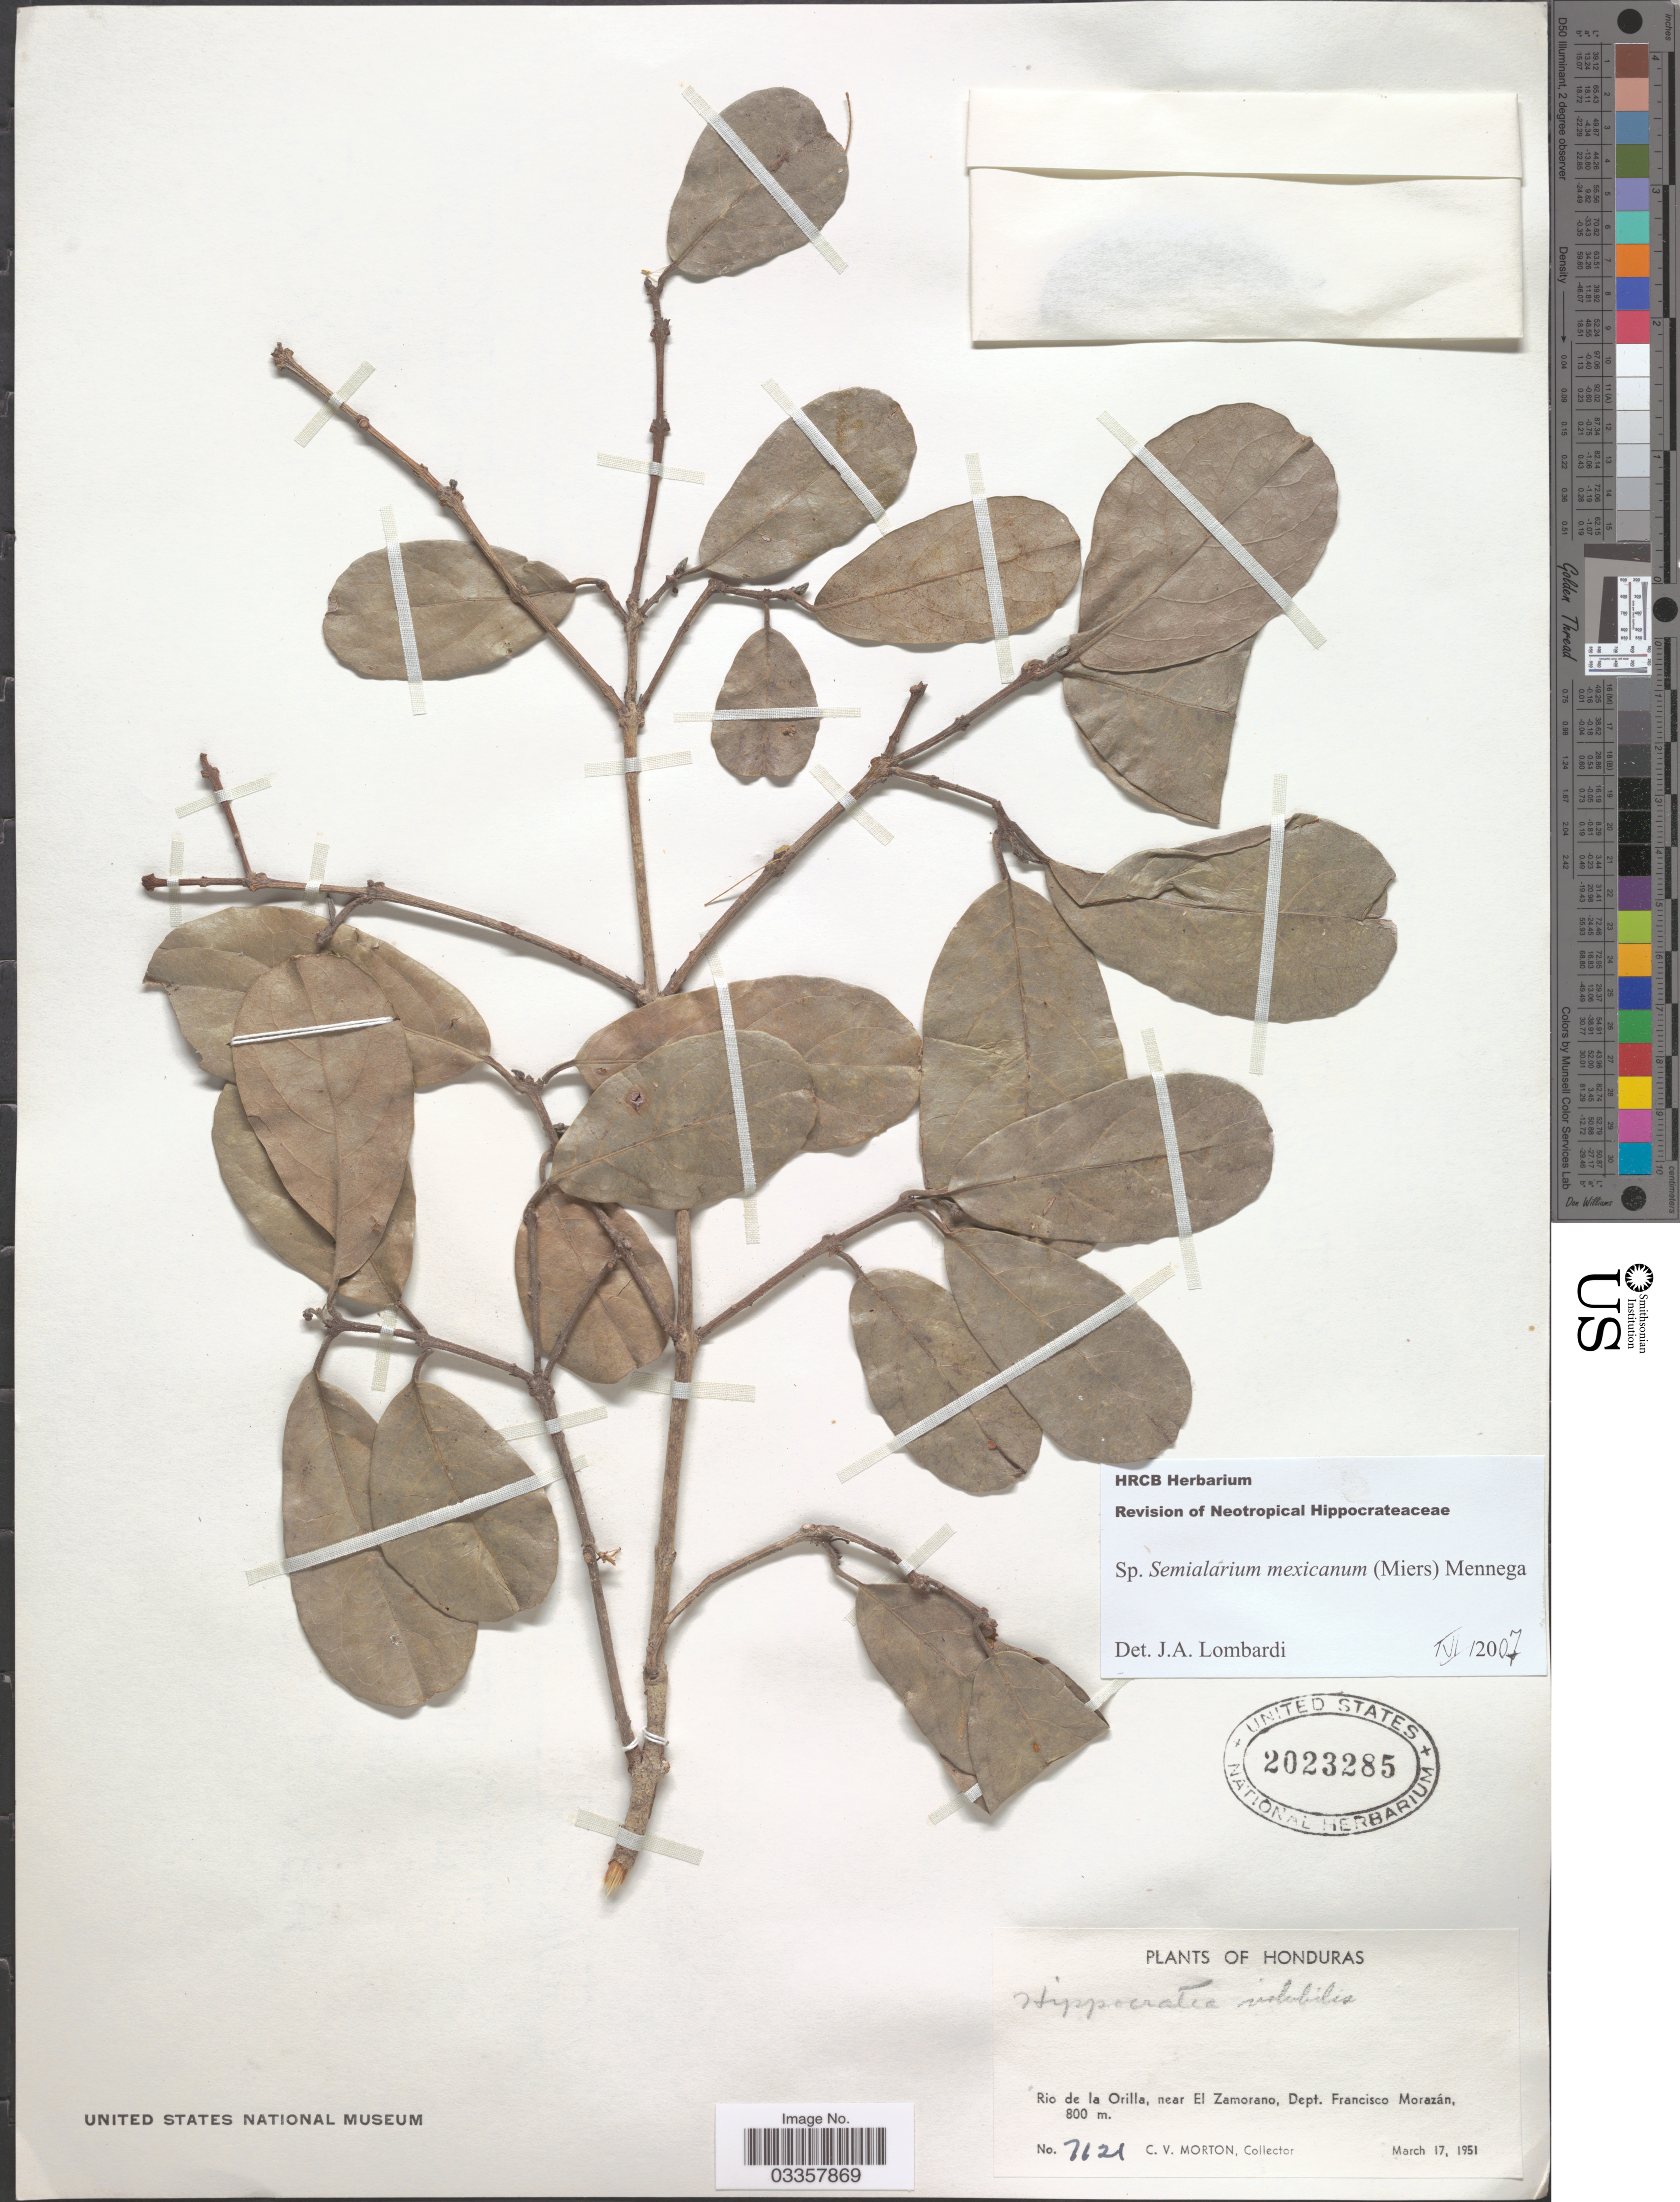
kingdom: Plantae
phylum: Tracheophyta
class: Magnoliopsida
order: Celastrales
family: Celastraceae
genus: Semialarium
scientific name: Semialarium mexicanum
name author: (Miers) Mennega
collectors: C. V. Morton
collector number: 7121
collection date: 1951-03-17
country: Honduras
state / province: Fco. Morazán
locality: Rio de la Orilla, near El Zamorano, Dept. Francisco Morazán.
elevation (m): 800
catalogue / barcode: US 2023285